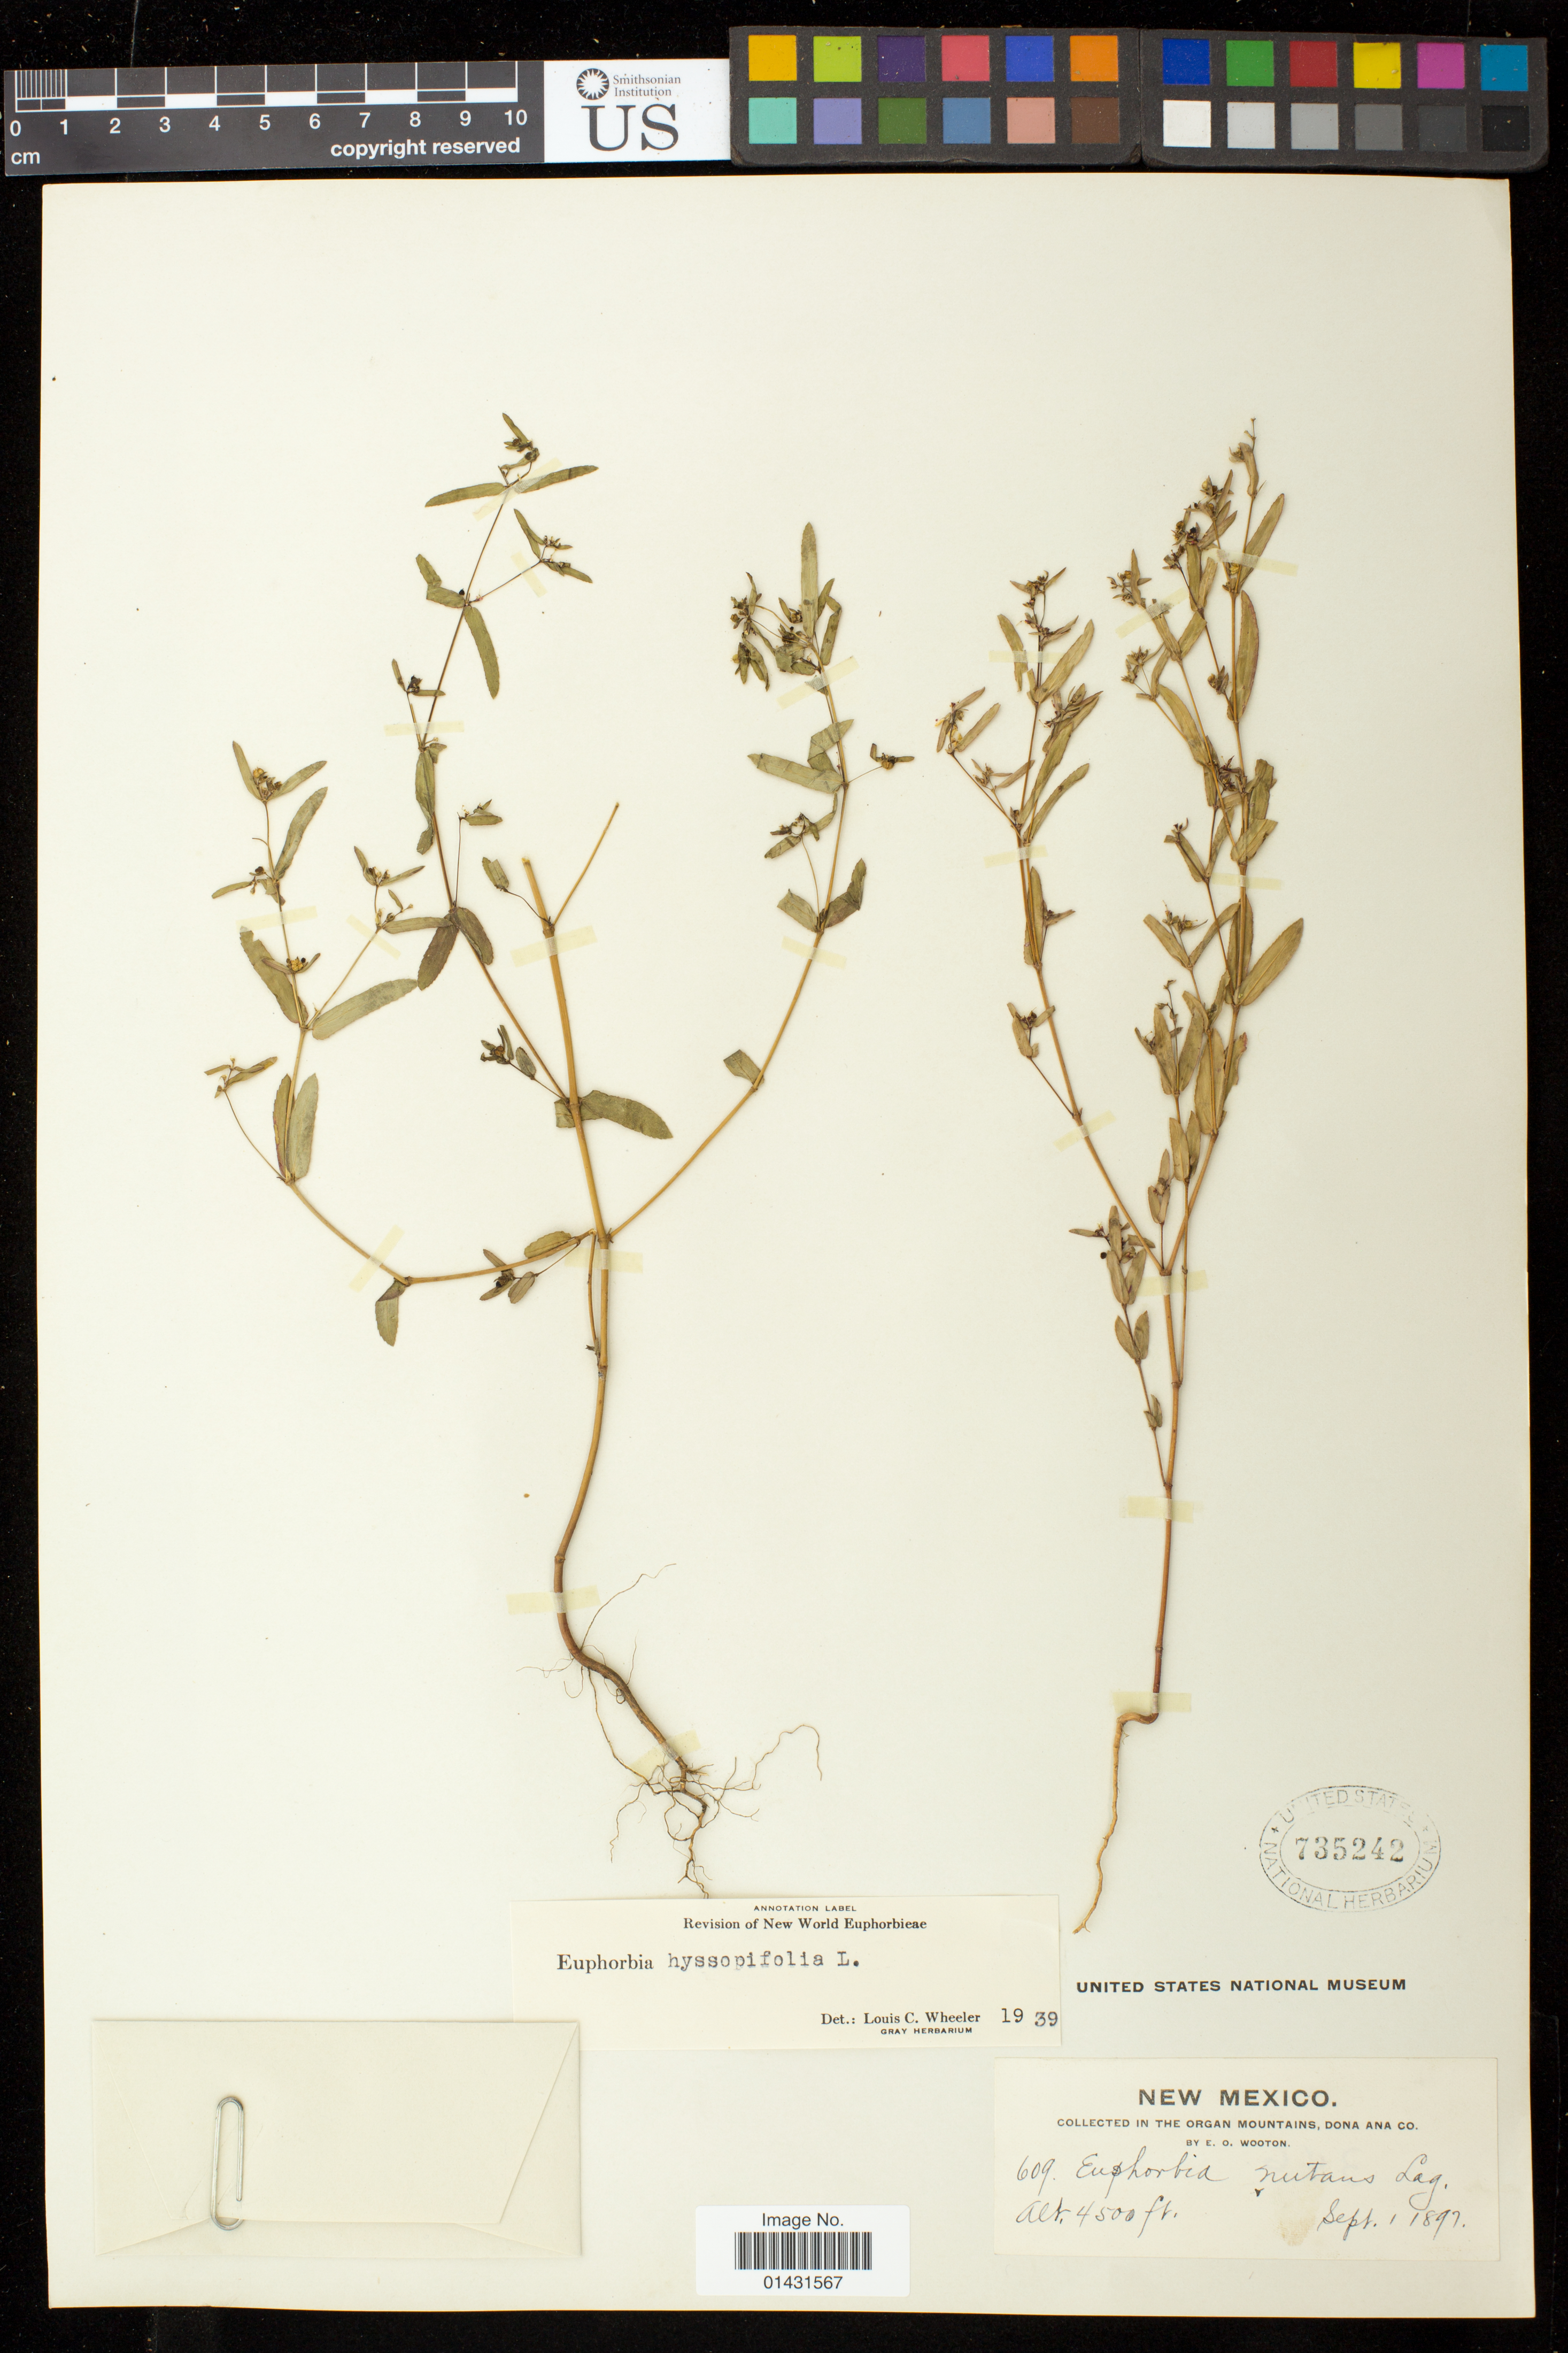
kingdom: Plantae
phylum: Tracheophyta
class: Magnoliopsida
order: Malpighiales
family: Euphorbiaceae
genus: Euphorbia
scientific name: Euphorbia hyssopifolia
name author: L.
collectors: E. O. Wooton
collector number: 609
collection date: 1897-09-01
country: United States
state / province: New Mexico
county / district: Dona Ana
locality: Organ Mountains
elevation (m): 1372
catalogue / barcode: US 735242